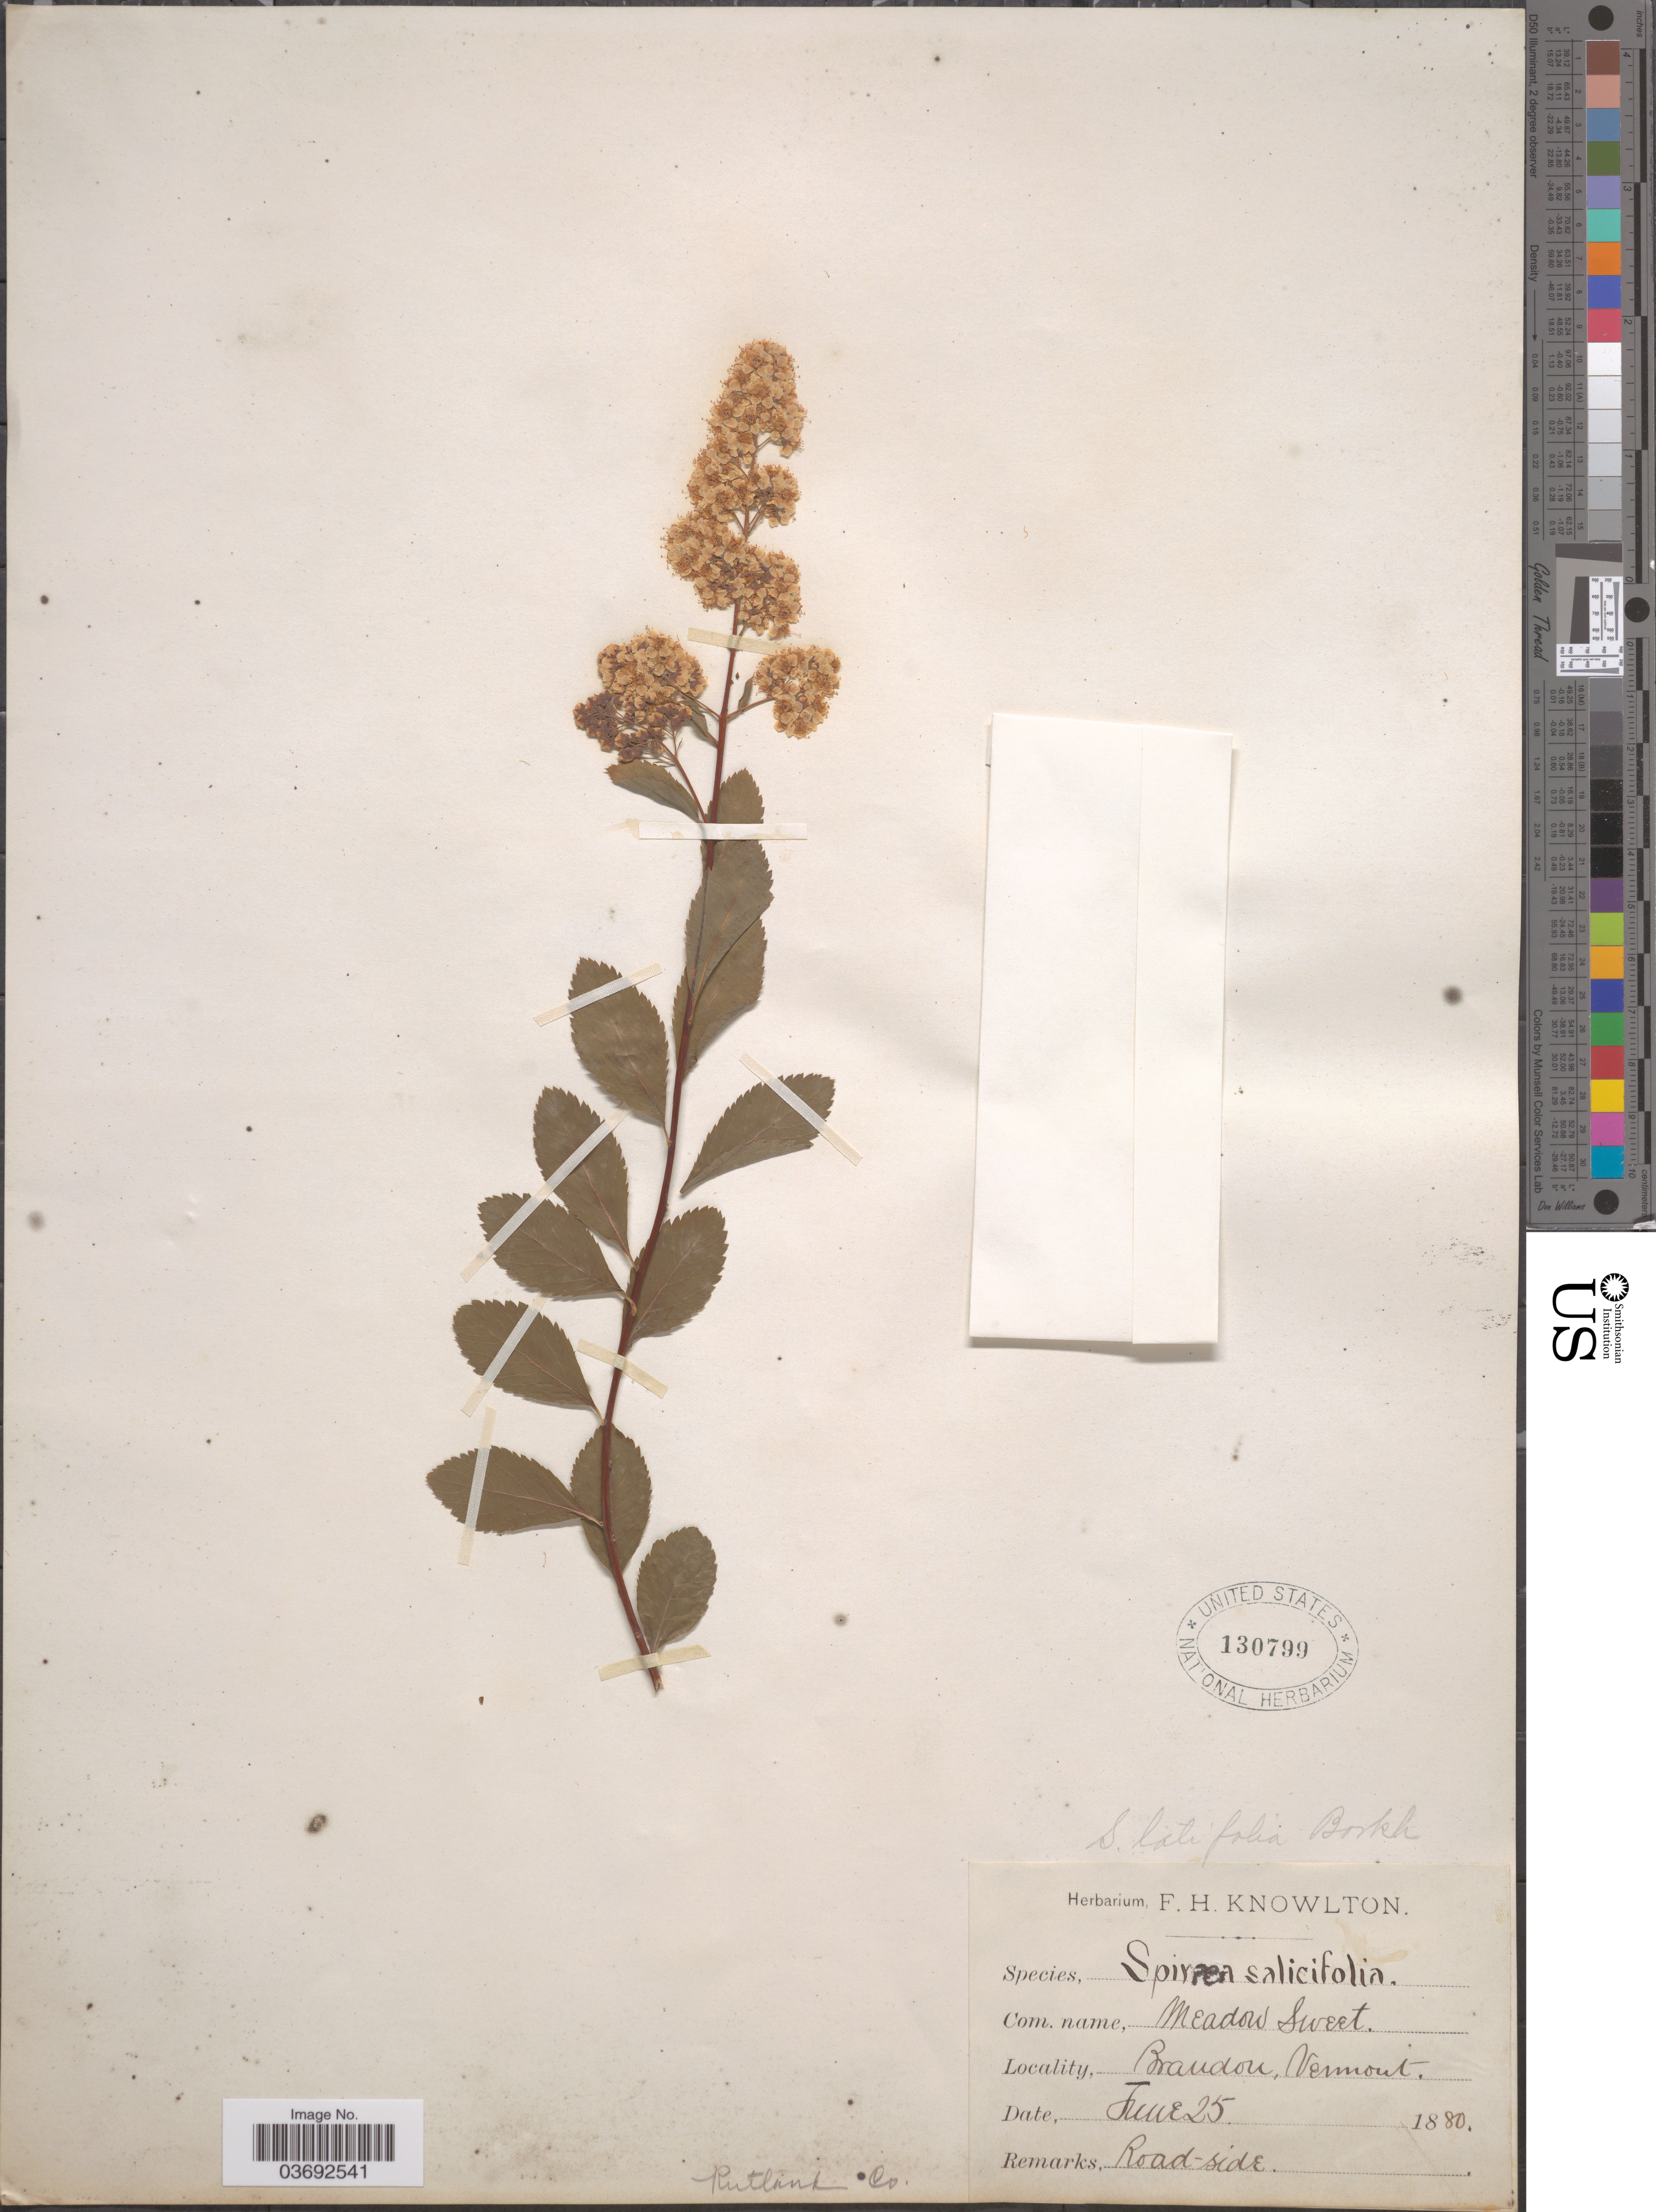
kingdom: Plantae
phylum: Tracheophyta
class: Magnoliopsida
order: Rosales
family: Rosaceae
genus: Spiraea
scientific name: Spiraea latifolia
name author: Borkh.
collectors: ex herb. F.H. Knowlton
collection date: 1880-06-25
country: United States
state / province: Vermont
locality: Brandon. Rutland Co.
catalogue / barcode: US 130799